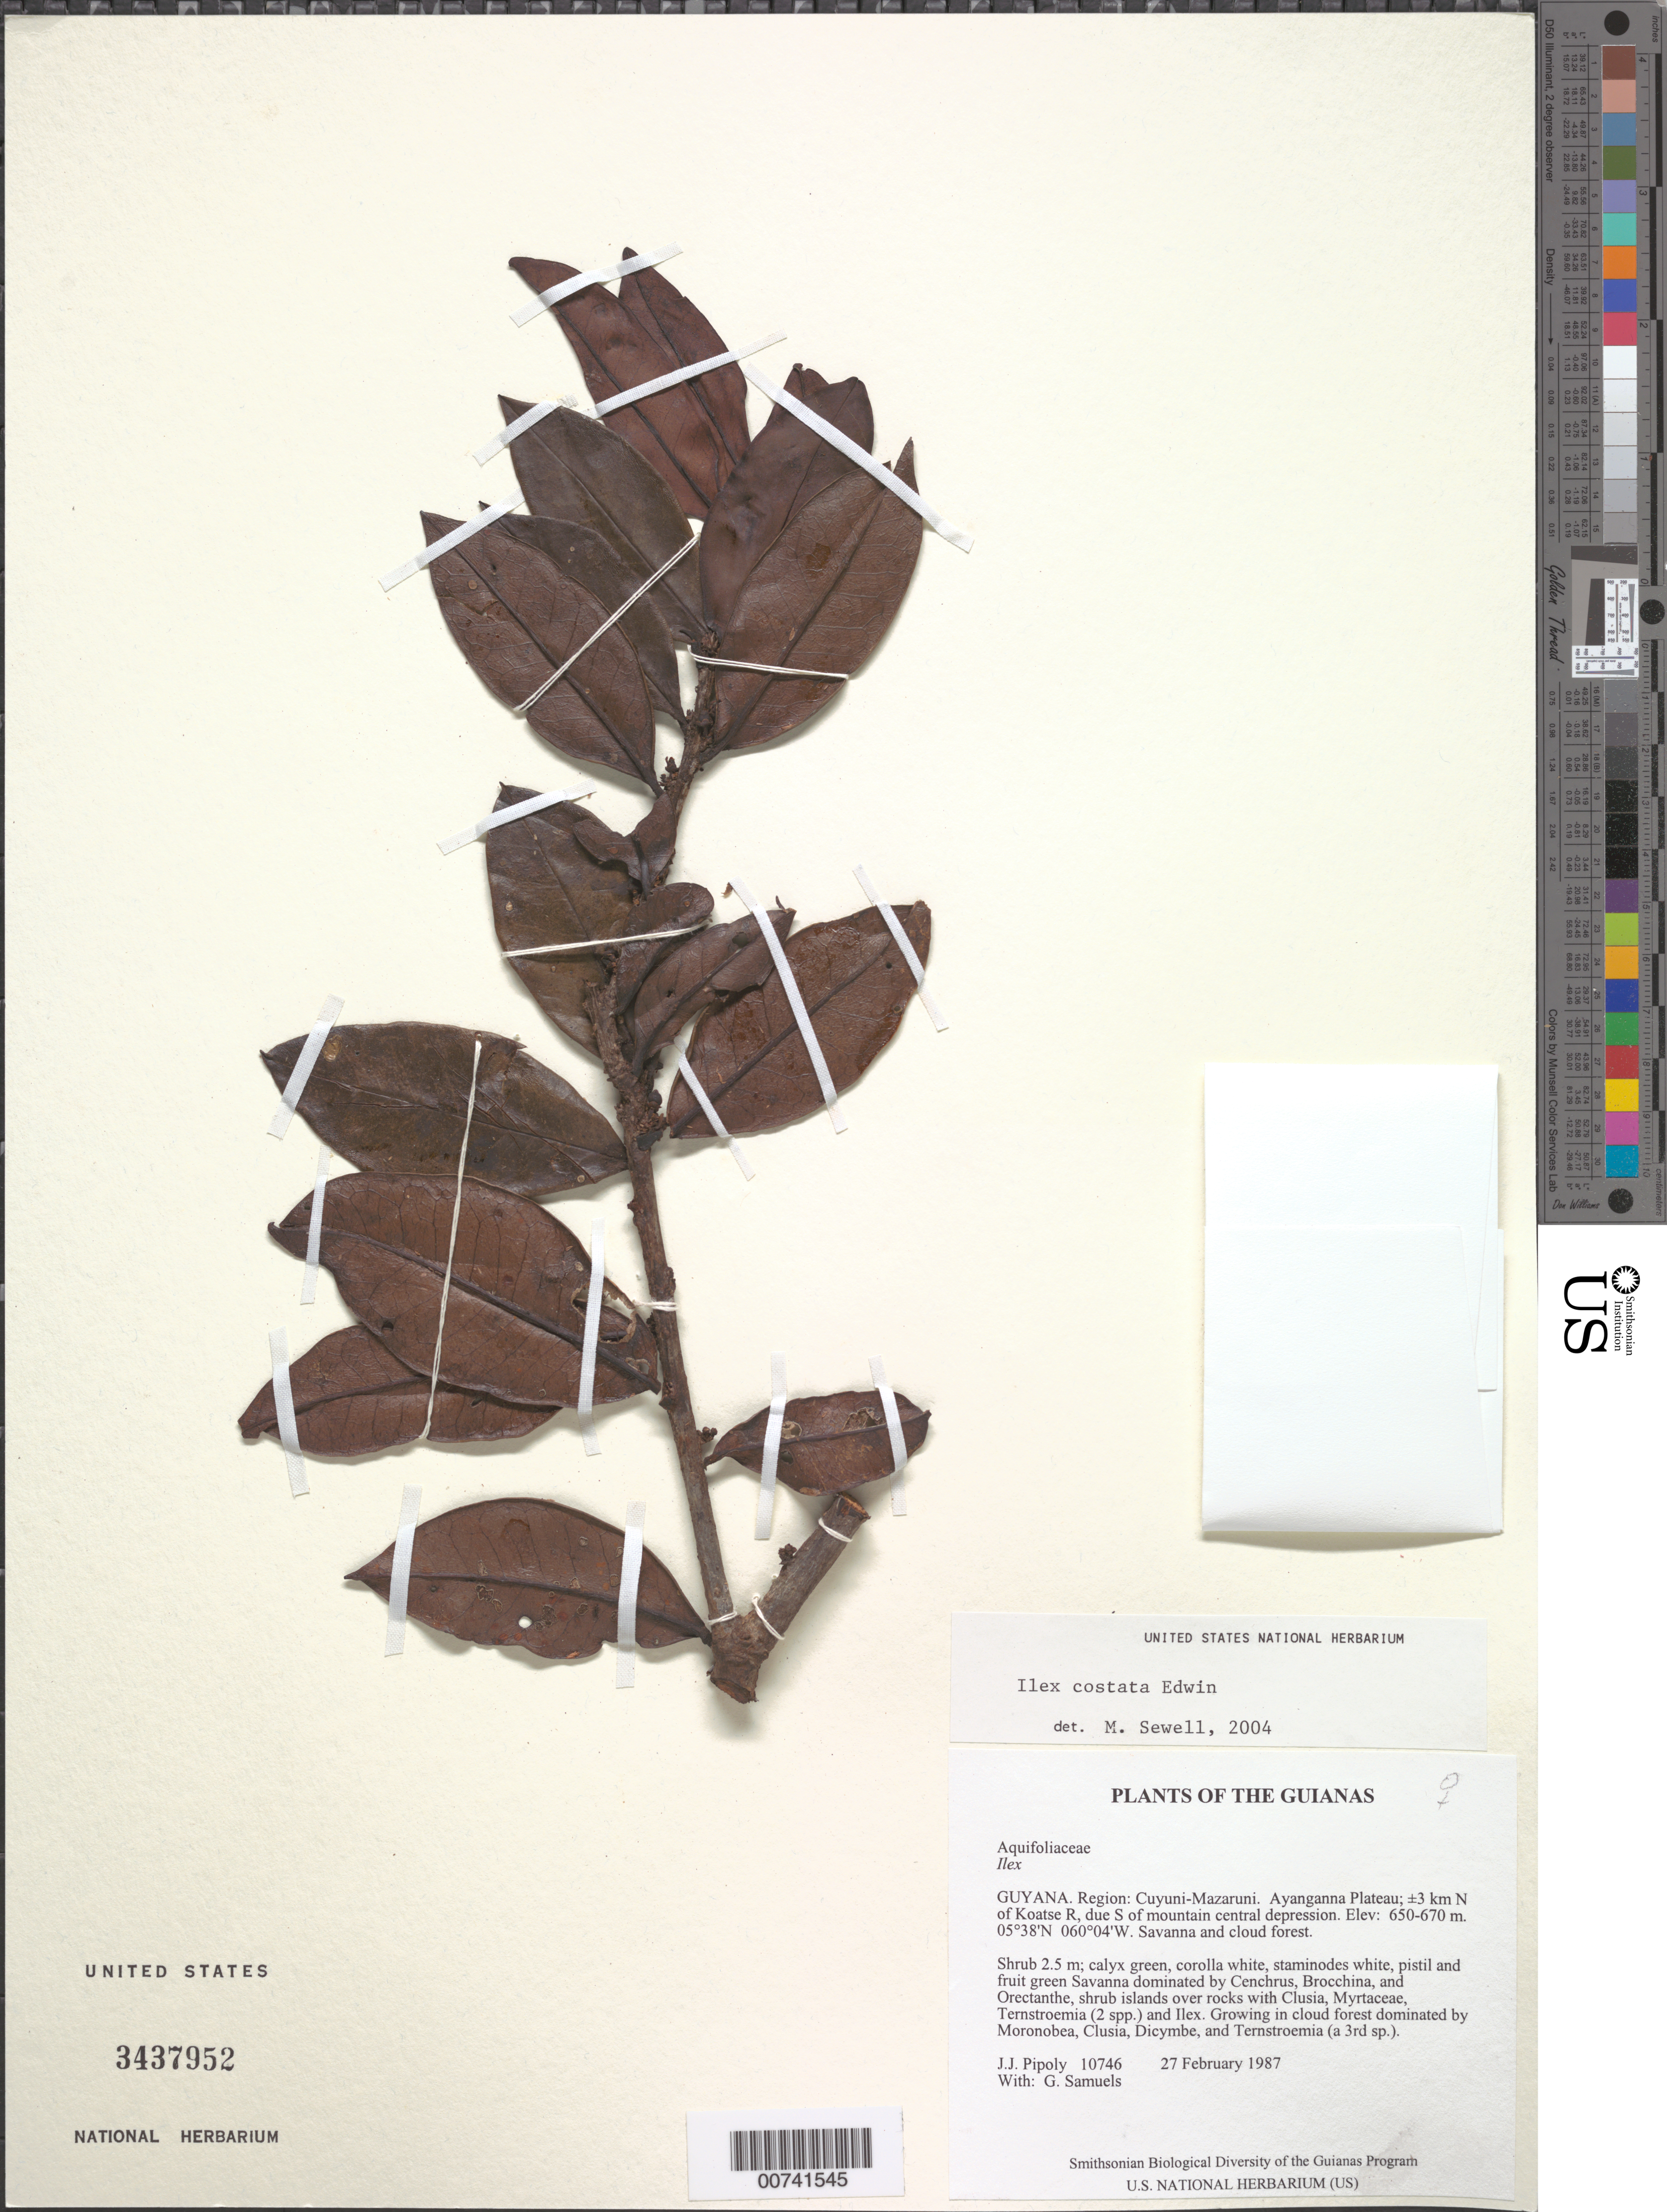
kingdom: Plantae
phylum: Tracheophyta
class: Magnoliopsida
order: Aquifoliales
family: Aquifoliaceae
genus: Ilex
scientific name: Ilex fanshawei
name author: Edwin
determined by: Barriera, Gabrielle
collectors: J. J. Pipoly & G. Bacchus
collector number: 10746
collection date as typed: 27 February 1987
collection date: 1987-02-27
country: Guyana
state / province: Cuyuni-Mazaruni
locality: Ayanganna Plateau; ±3 km N of Koatse R, due S of mountain central depression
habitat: Savanna and cloud forest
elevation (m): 650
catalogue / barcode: US 3437952